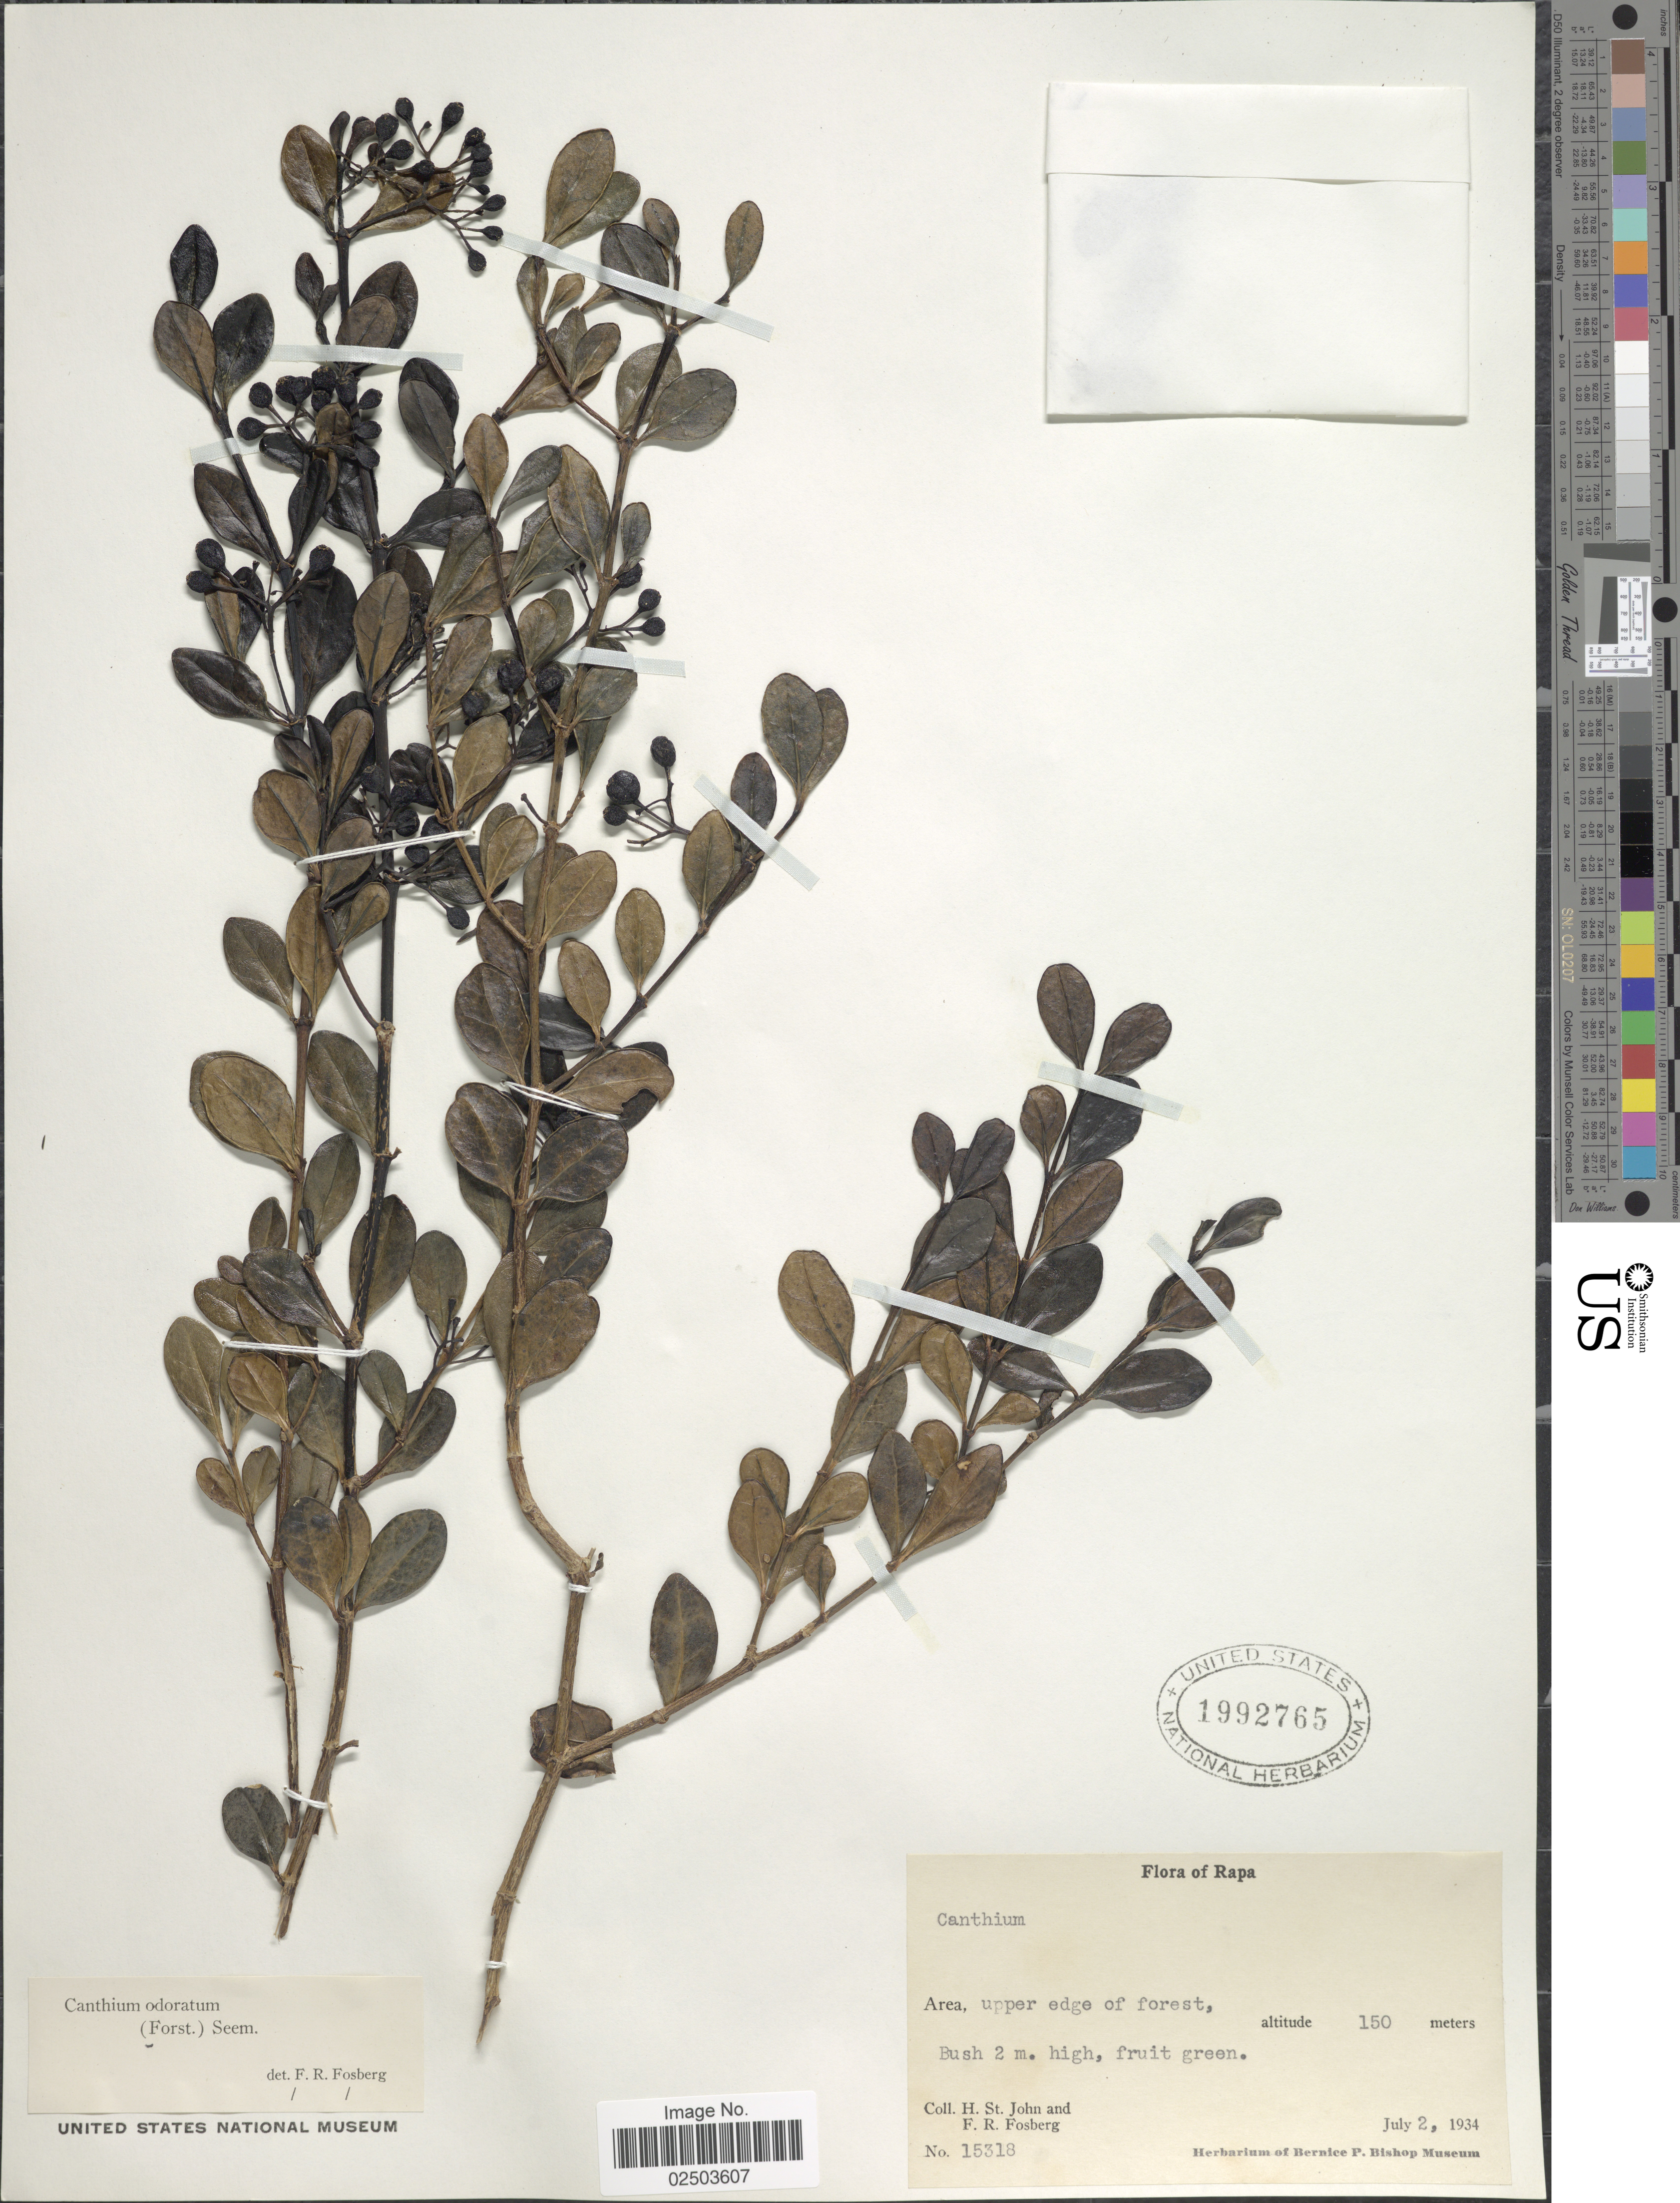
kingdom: Plantae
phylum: Tracheophyta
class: Magnoliopsida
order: Gentianales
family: Rubiaceae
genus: Canthium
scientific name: Canthium odoratum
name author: Seem.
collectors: H. St. John & F. R. Fosberg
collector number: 15318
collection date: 1934-07-02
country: French Polynesia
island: Rapa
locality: Rapa. Area, upper edge of forest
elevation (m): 150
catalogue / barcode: US 1992765